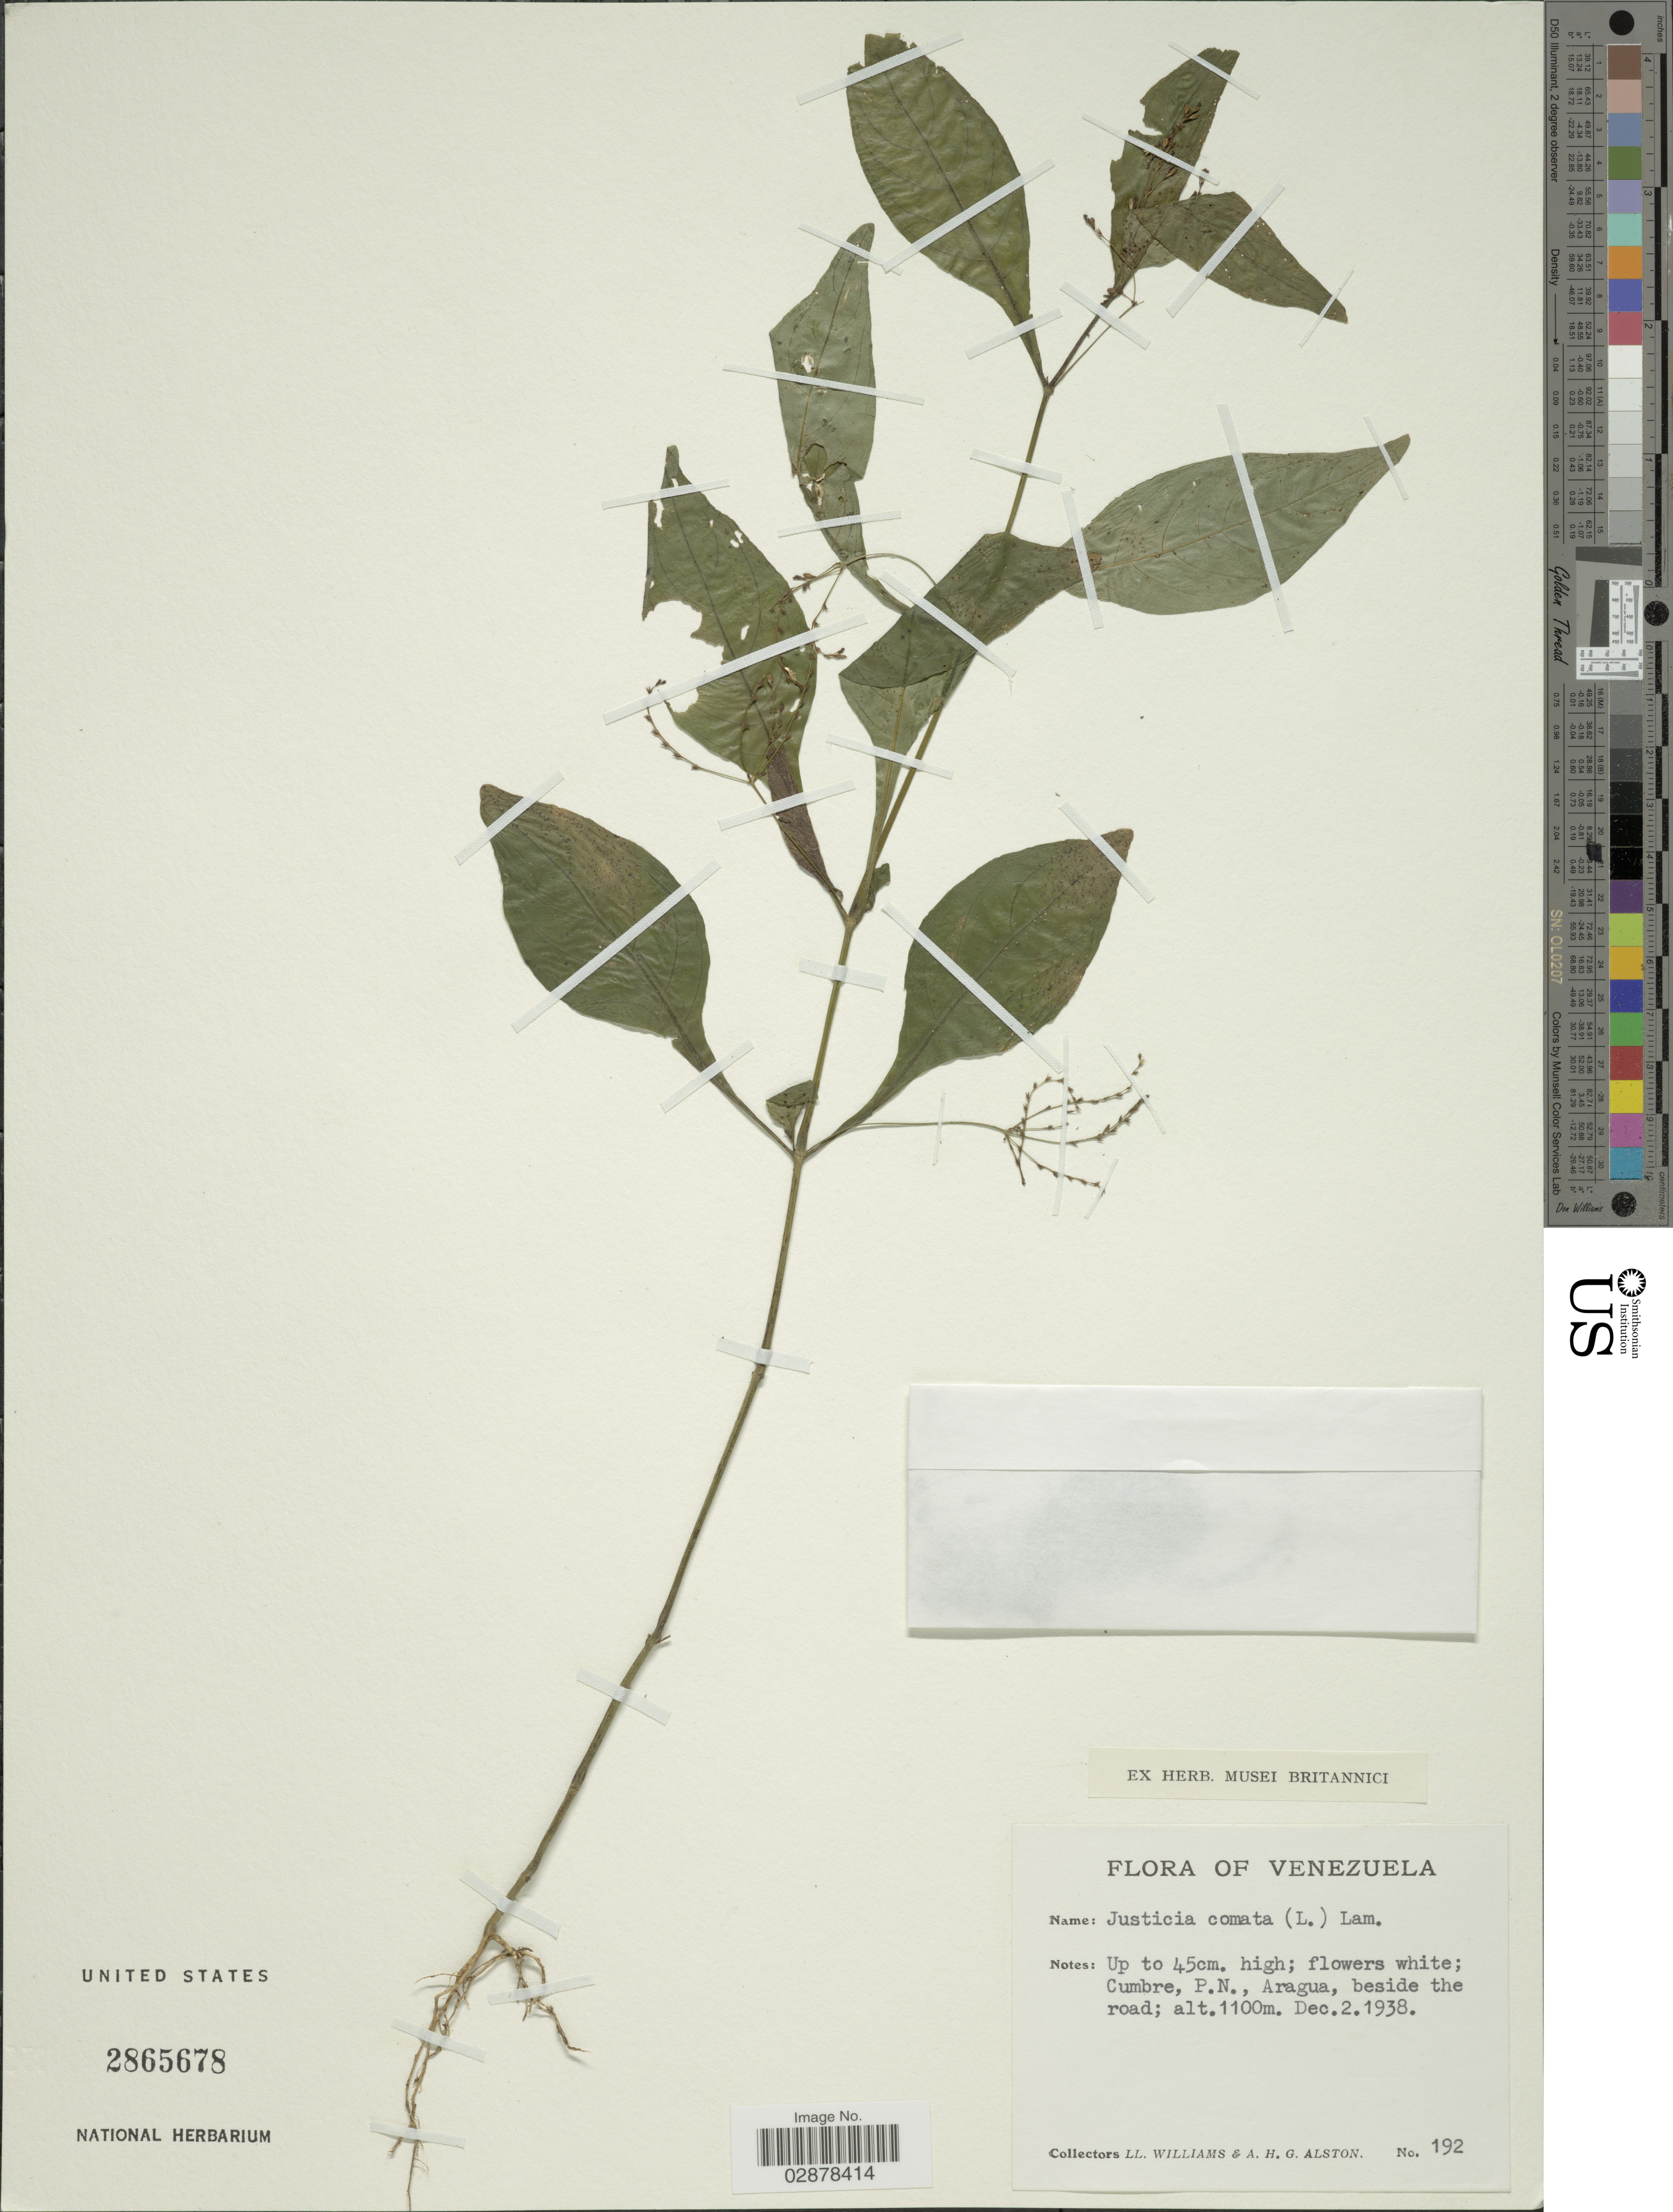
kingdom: Plantae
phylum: Tracheophyta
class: Magnoliopsida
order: Lamiales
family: Acanthaceae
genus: Justicia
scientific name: Justicia comata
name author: (L.) Lam.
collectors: Ll. Williams & A. H. Alston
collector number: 192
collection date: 1938-12-02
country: Venezuela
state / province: Aragua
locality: Cumbre, P.N., Aragua, beside the road.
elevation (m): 1100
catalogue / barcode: US 2865678